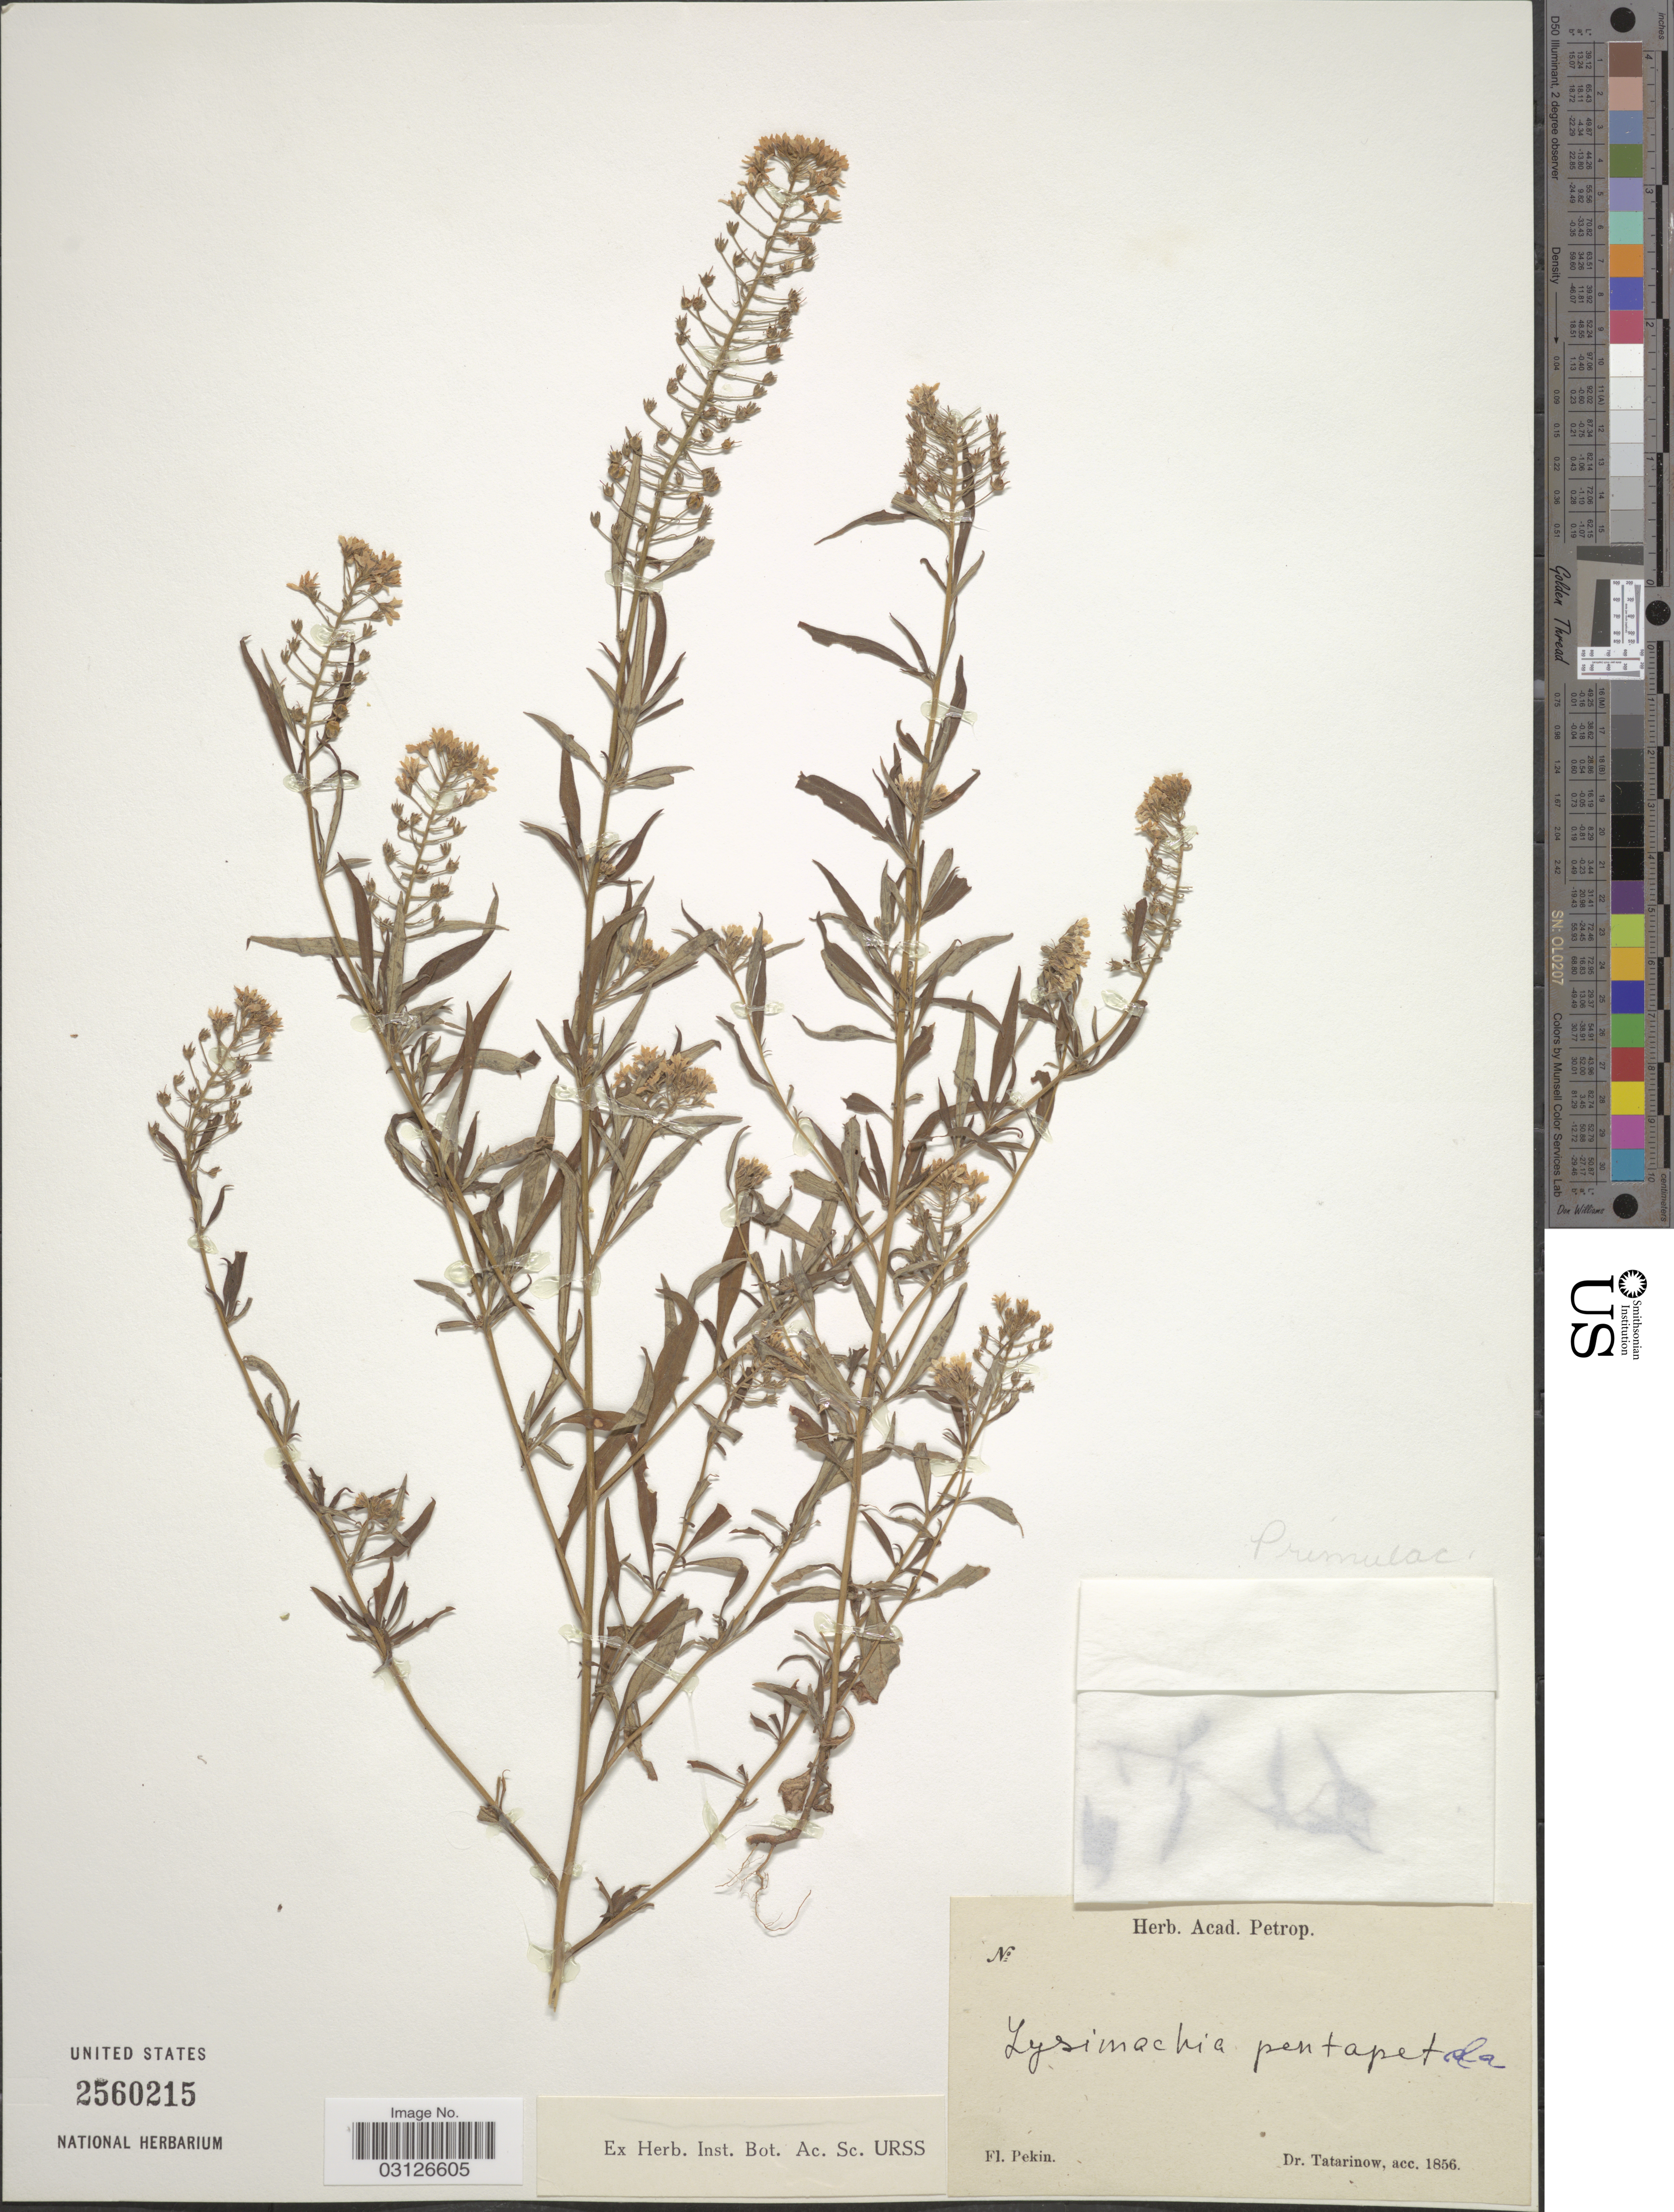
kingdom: Plantae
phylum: Tracheophyta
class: Magnoliopsida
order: Ericales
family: Primulaceae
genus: Lysimachia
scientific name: Lysimachia pentapetala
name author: Bunge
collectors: -. Tatarinow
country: China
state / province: Beijing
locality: Pekin.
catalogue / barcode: US 2560215